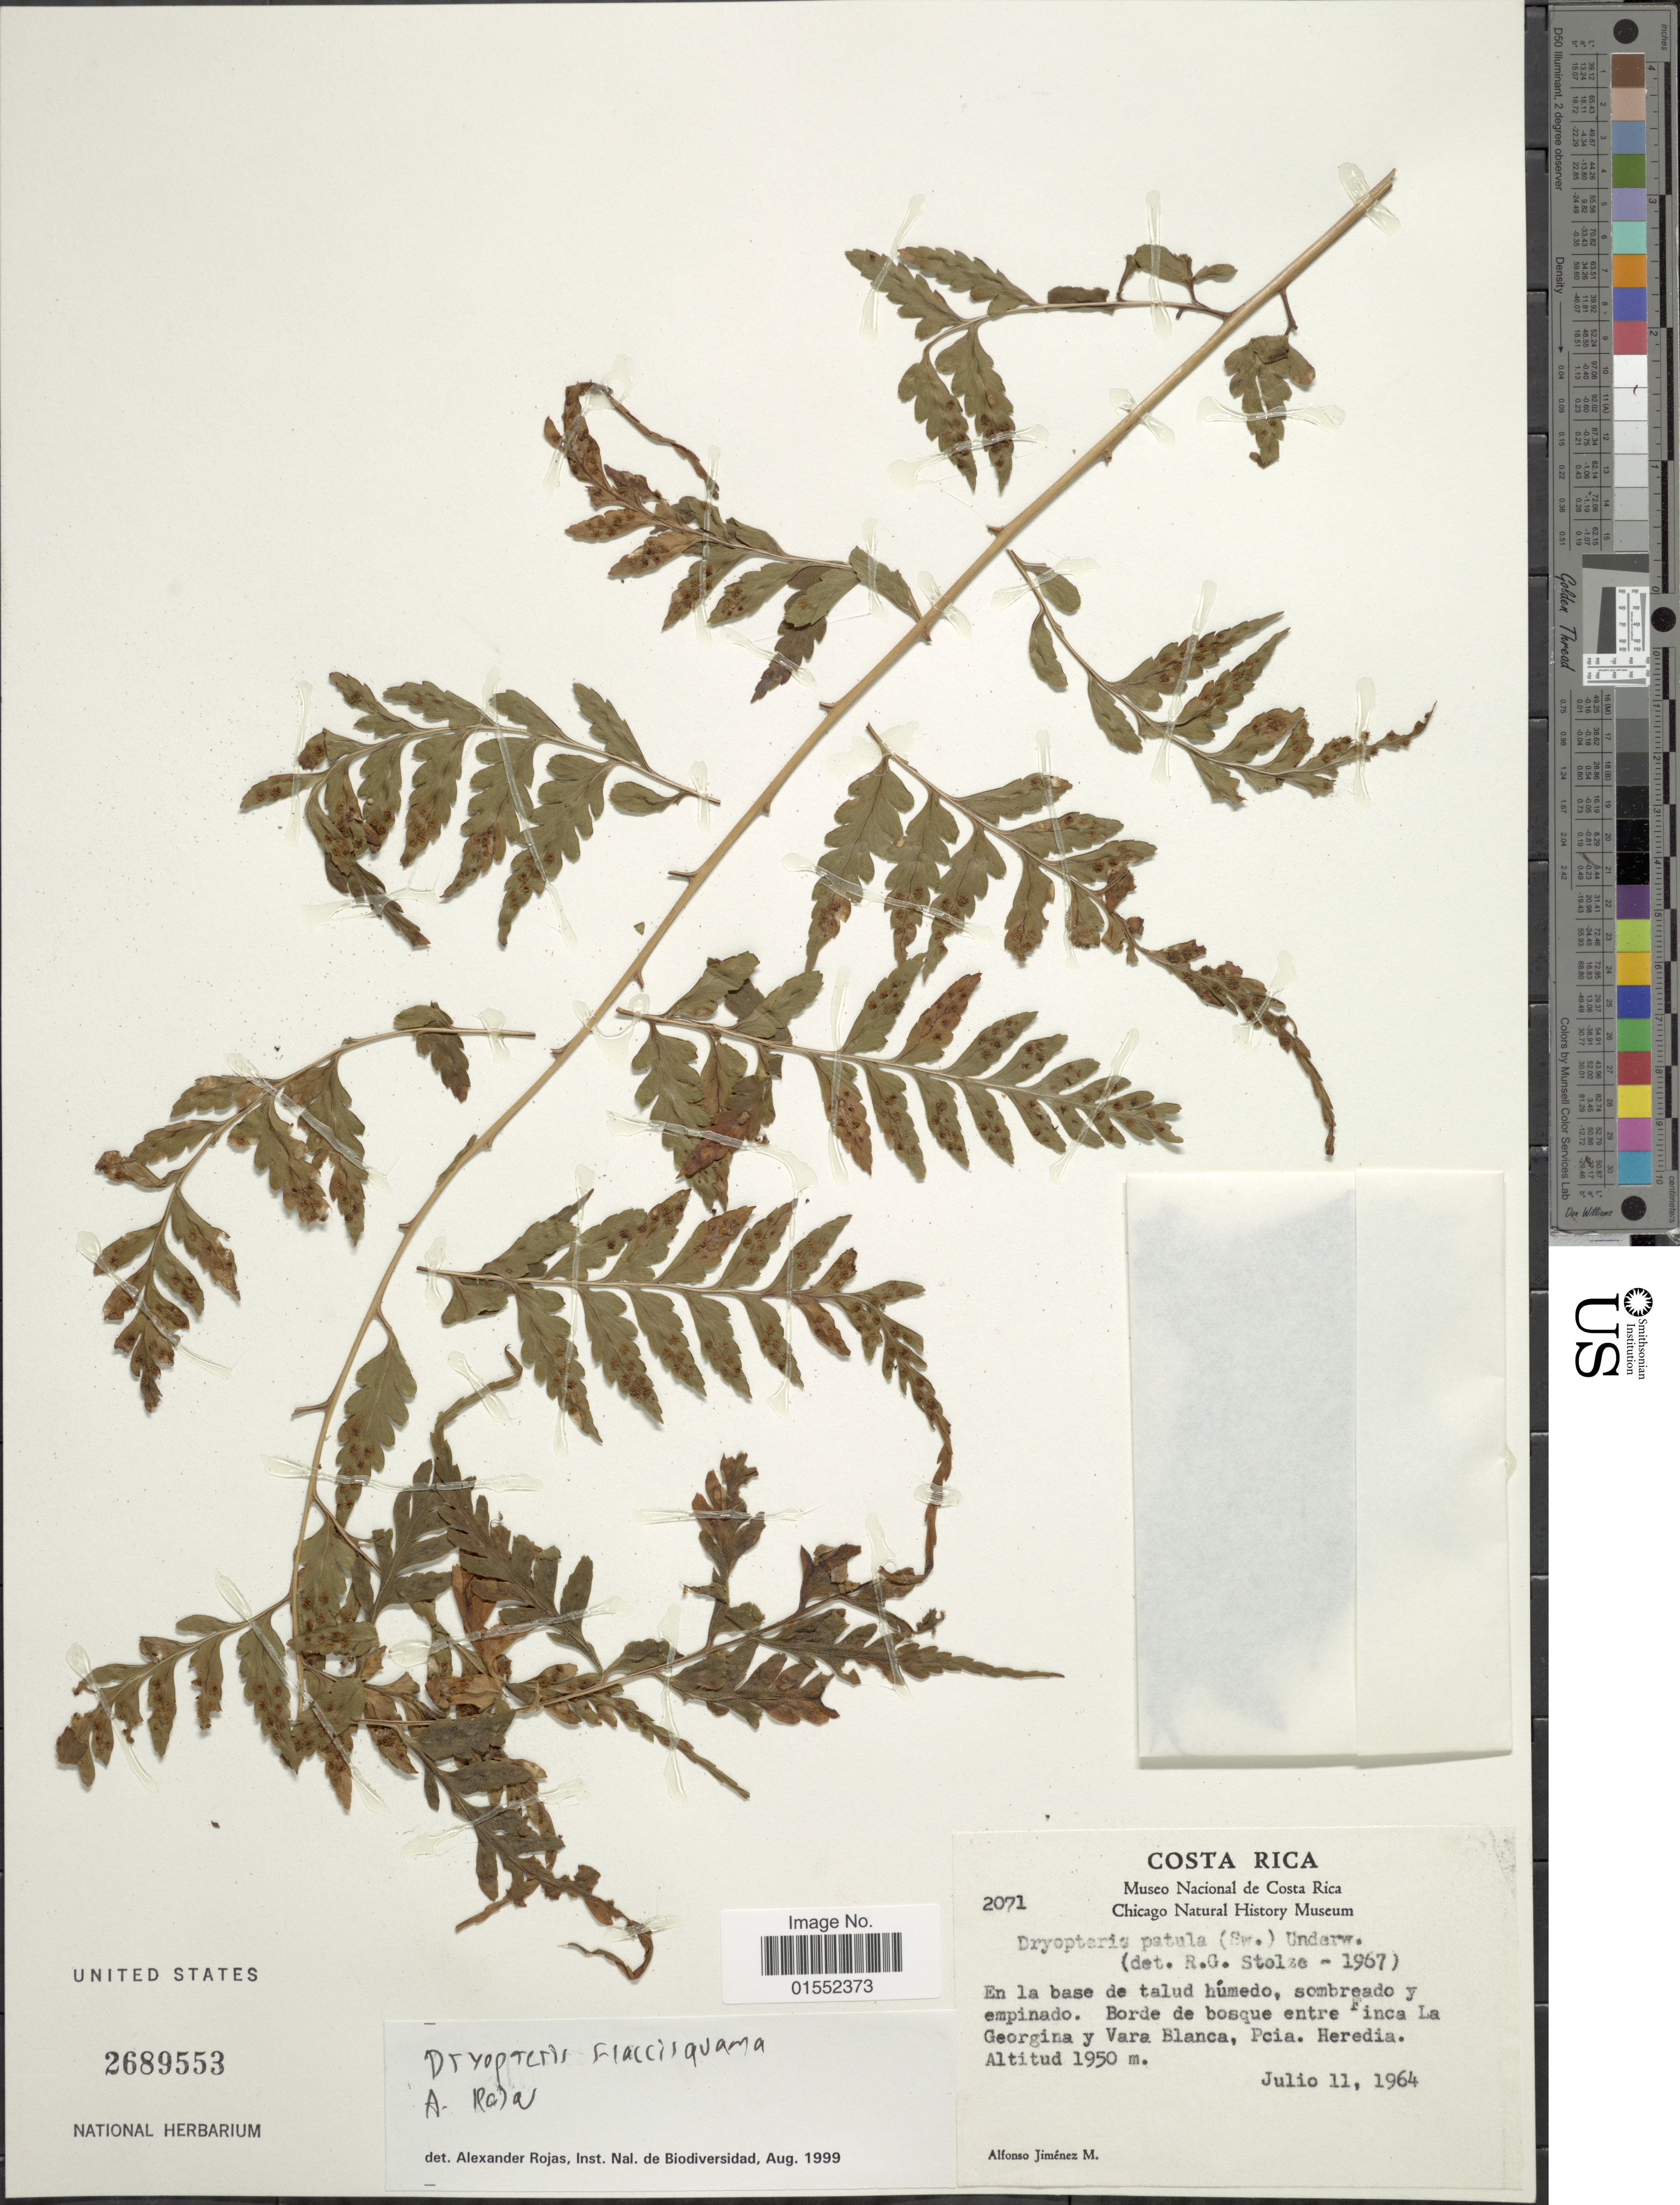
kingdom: Plantae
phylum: Tracheophyta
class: Polypodiopsida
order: Polypodiales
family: Dryopteridaceae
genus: Dryopteris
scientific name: Dryopteris flaccisquama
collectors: A. Jimenez M.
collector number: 2071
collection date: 1964-07-11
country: Costa Rica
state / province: Heredia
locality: En la base de talud húmedo, sombreado y empinado. Borde de bosque entre Finca La Georgina y Vara Blanca, Pcia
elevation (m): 1950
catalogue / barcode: US 2689553